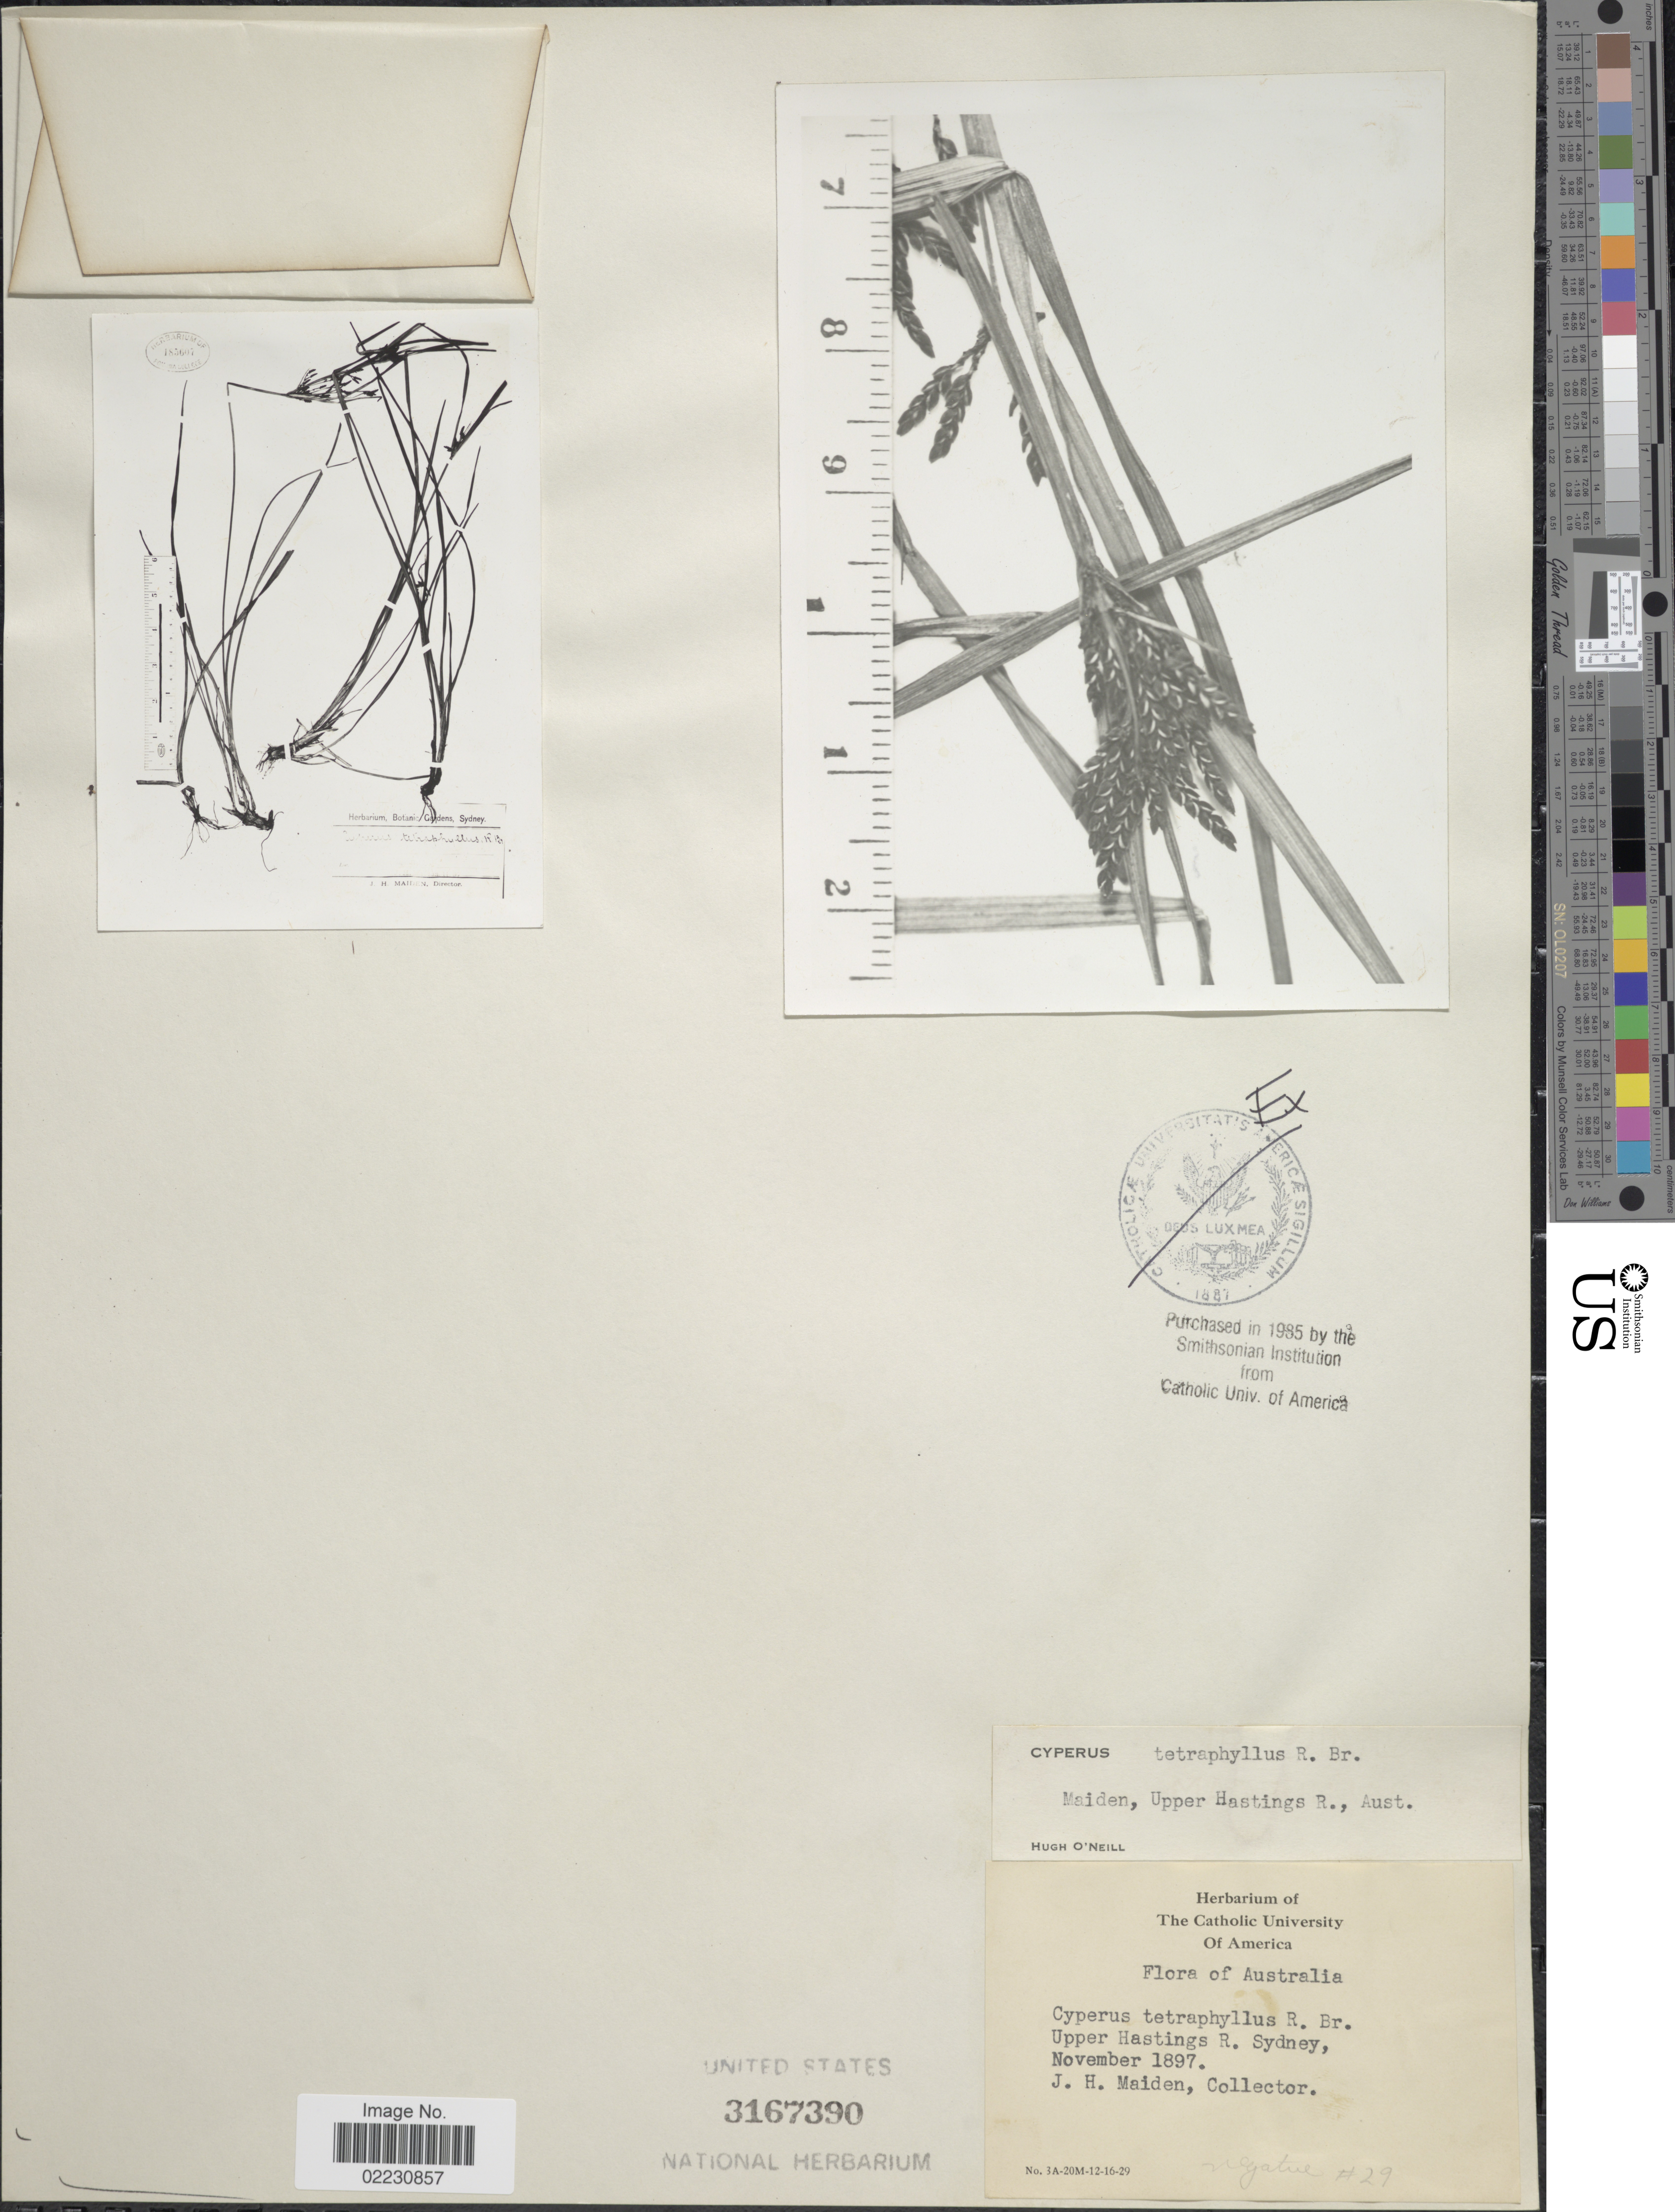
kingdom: Plantae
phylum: Tracheophyta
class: Liliopsida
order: Poales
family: Cyperaceae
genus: Cyperus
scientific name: Cyperus tetraphyllus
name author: R. Br.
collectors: J. Maiden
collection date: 1897-11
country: Australia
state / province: New South Wales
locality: Upper Hastings R. Sydney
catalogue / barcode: US 3167390